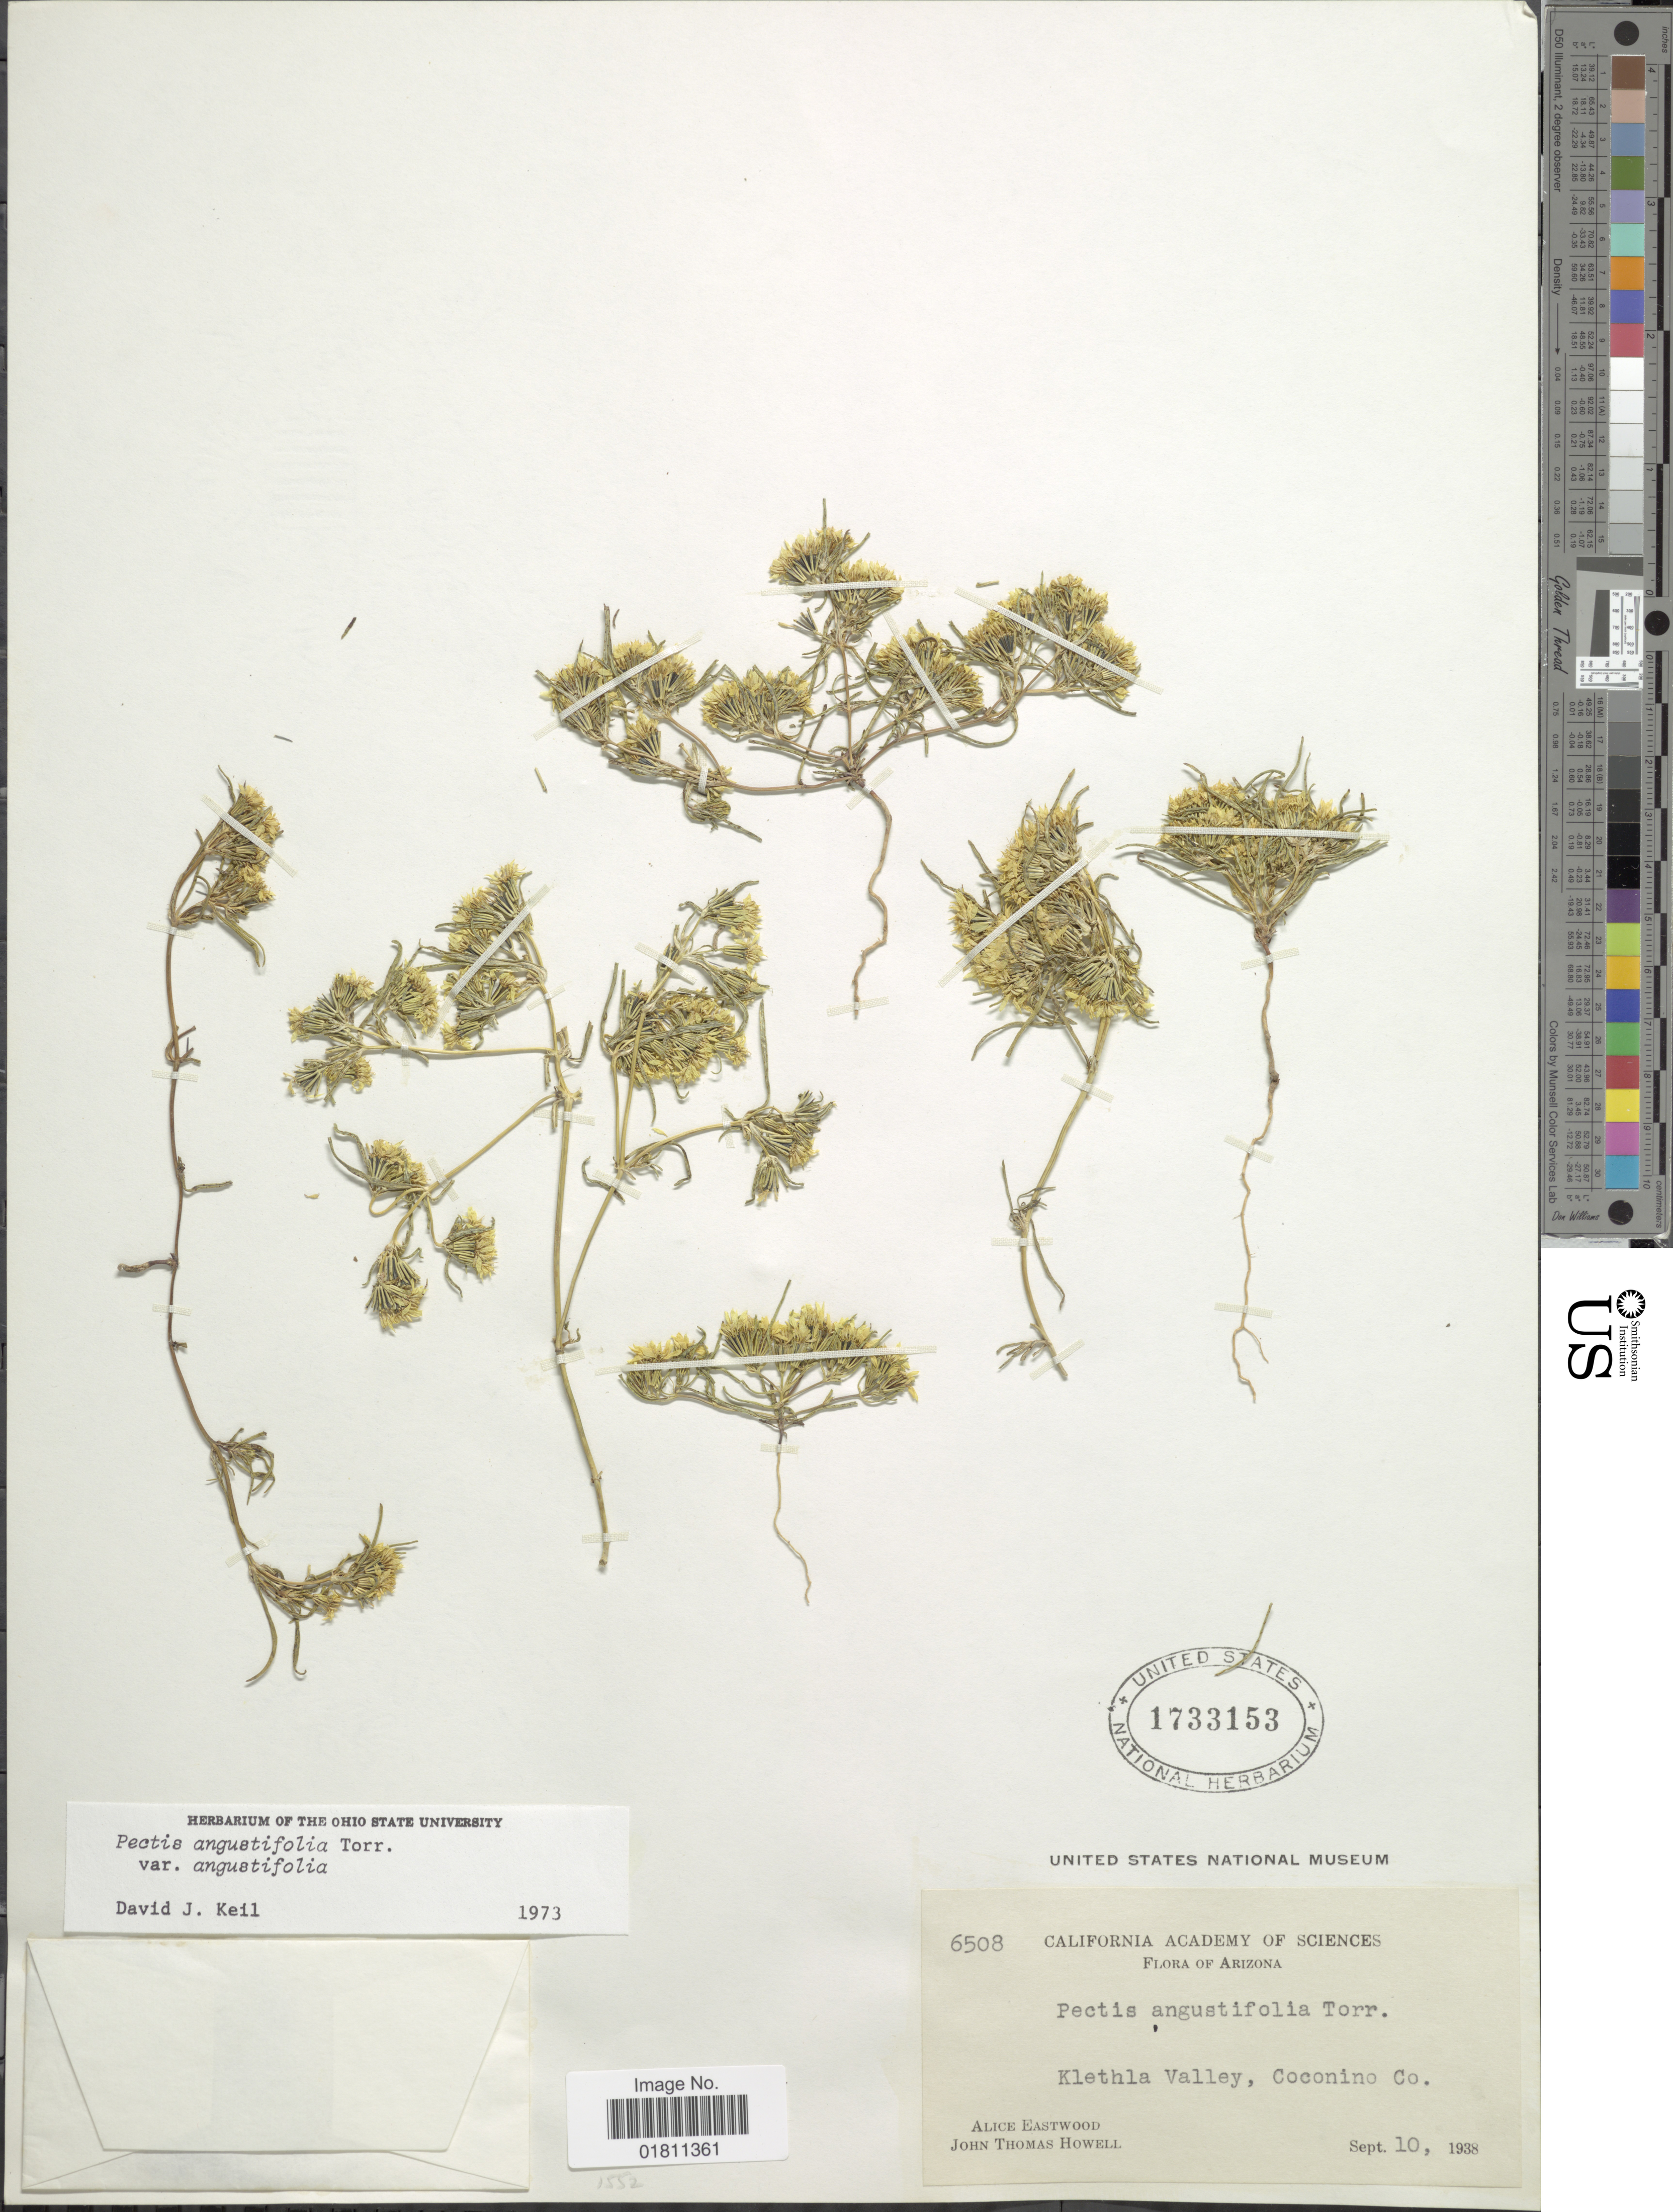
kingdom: Plantae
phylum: Tracheophyta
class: Magnoliopsida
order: Asterales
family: Asteraceae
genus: Pectis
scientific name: Pectis angustifolia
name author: Torr.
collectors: A. Eastwood & J. T. Howell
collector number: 6508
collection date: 1938-09-10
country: United States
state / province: Arizona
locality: Klethla Valley, Coconino Co.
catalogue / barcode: US 1733153